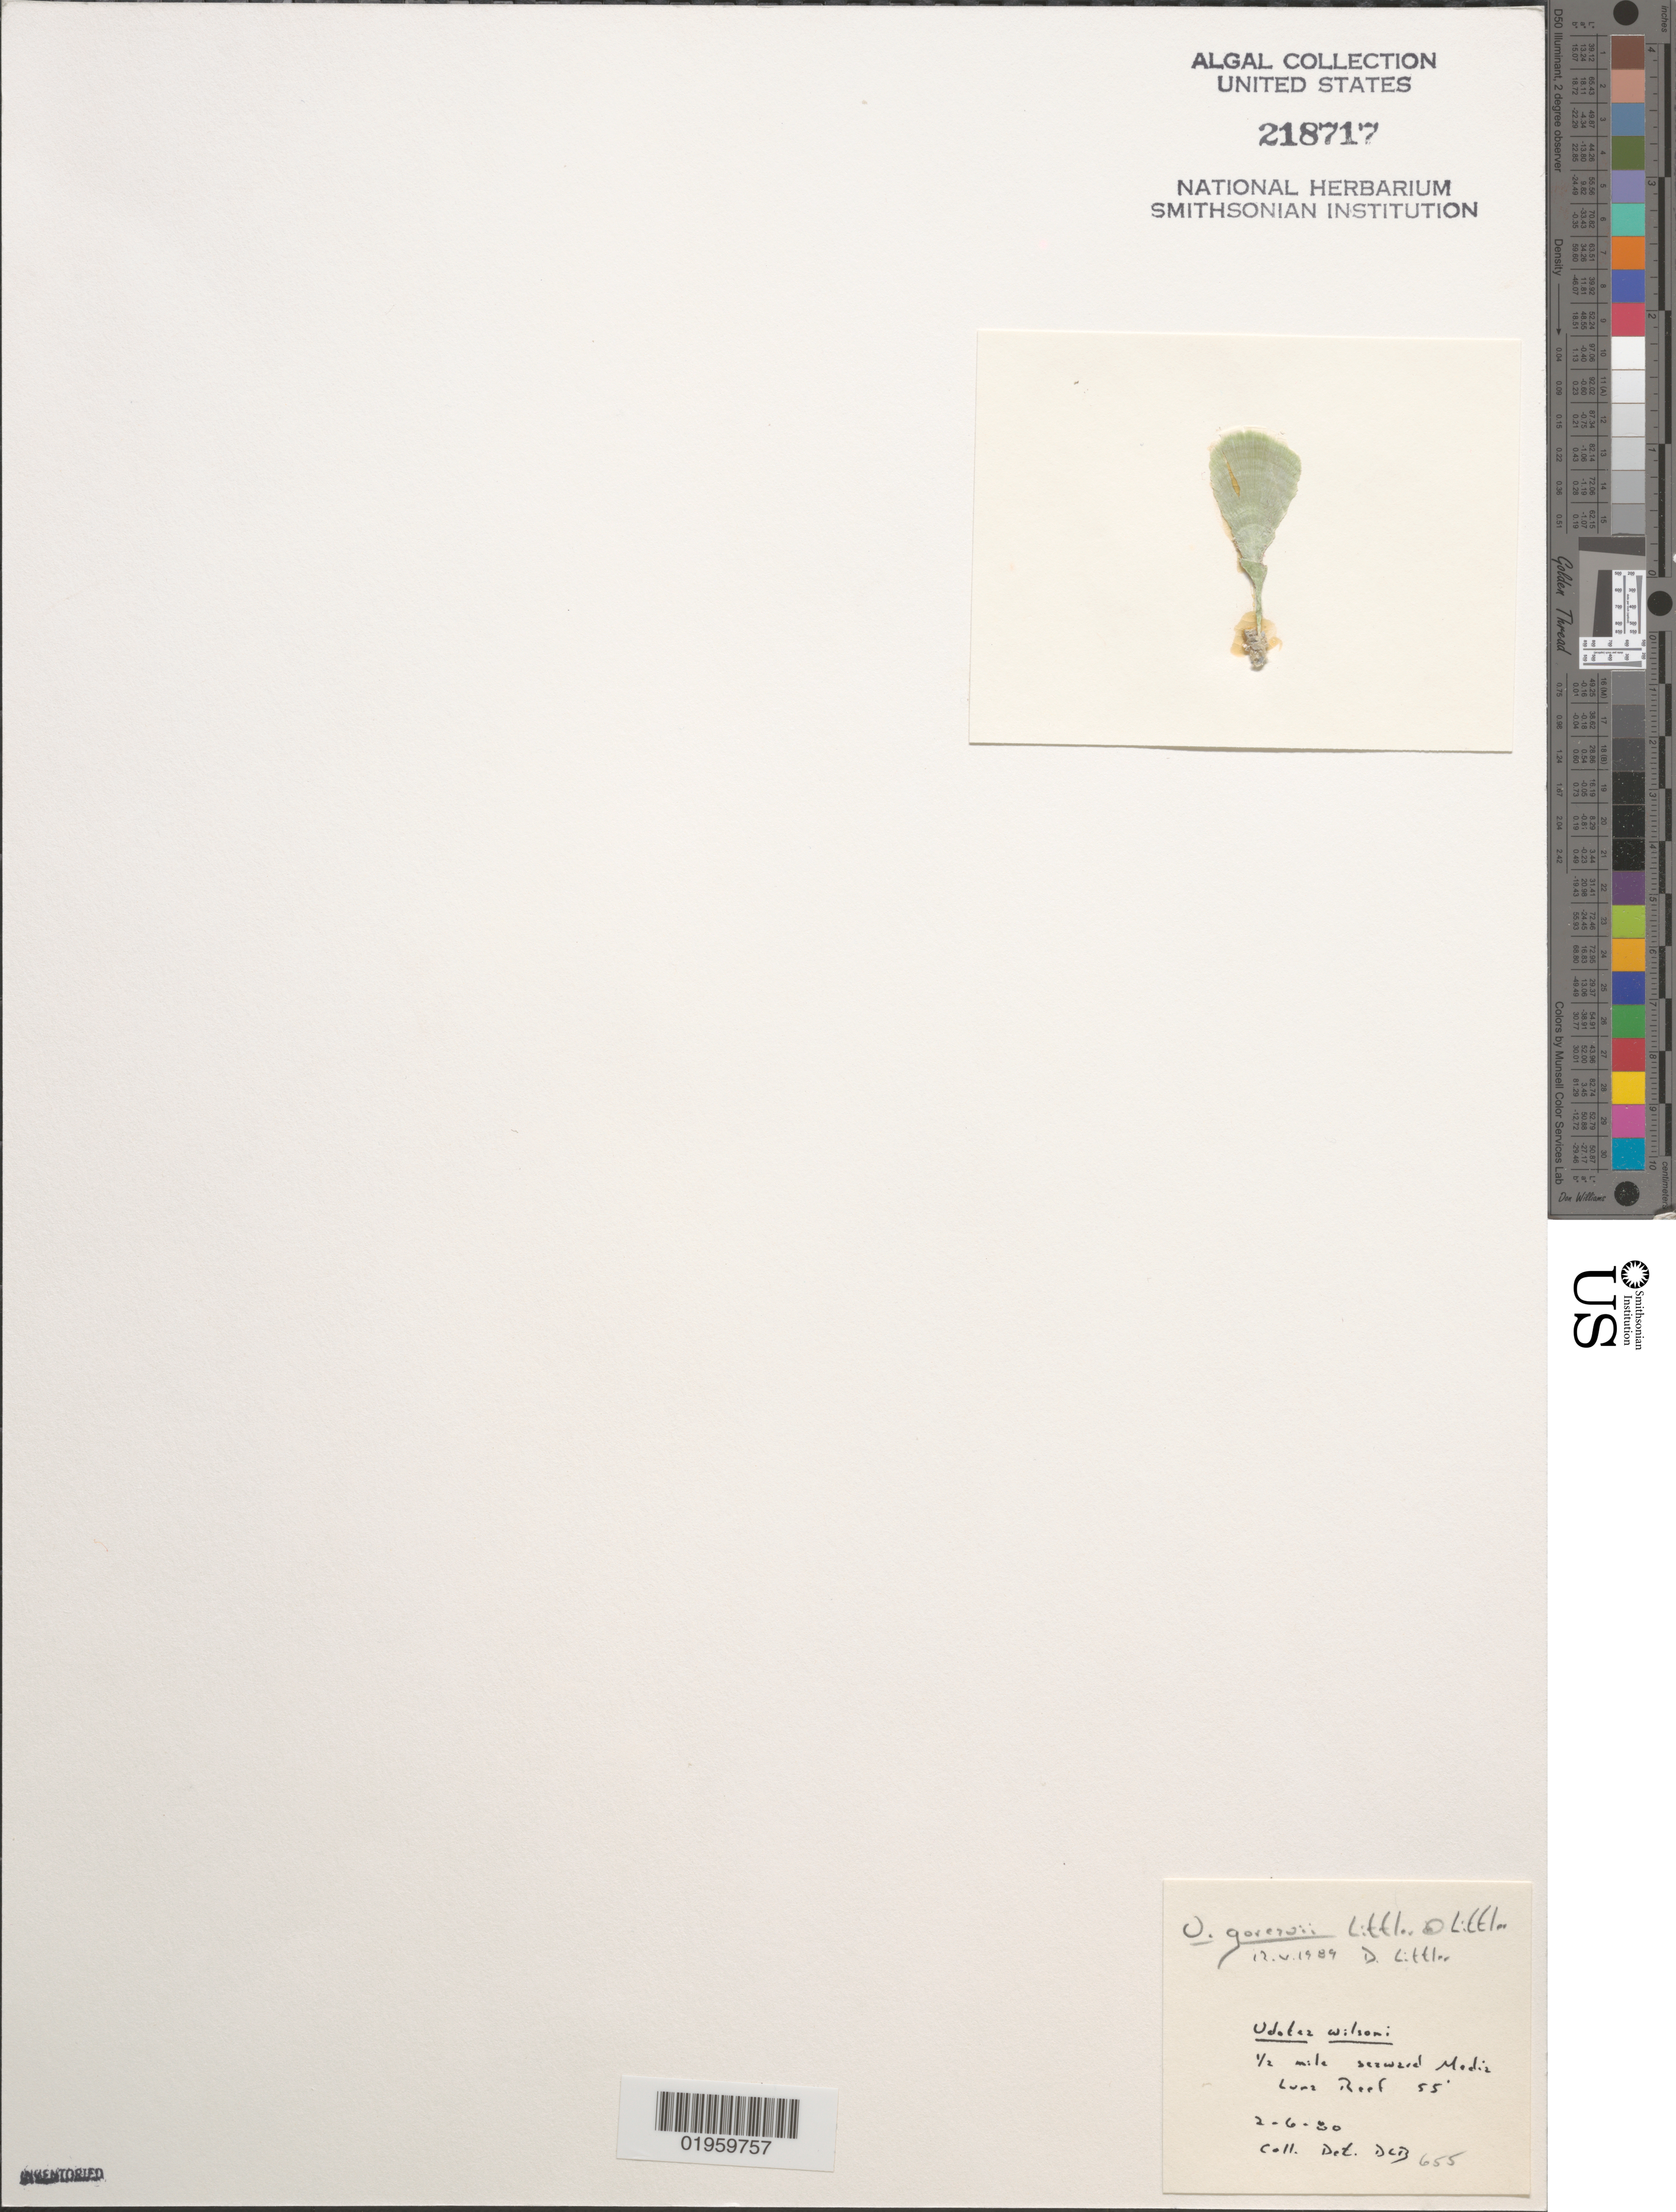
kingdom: Plantae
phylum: Chlorophyta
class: Ulvophyceae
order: Bryopsidales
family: Udoteaceae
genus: Udotea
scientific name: Udotea goreaui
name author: D.S. Littler & Littler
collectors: D. L. B.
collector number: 655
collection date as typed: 29 Jun 79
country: Puerto Rico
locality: ½ mile seaward Media Luna Reef.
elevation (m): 17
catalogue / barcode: US 218717